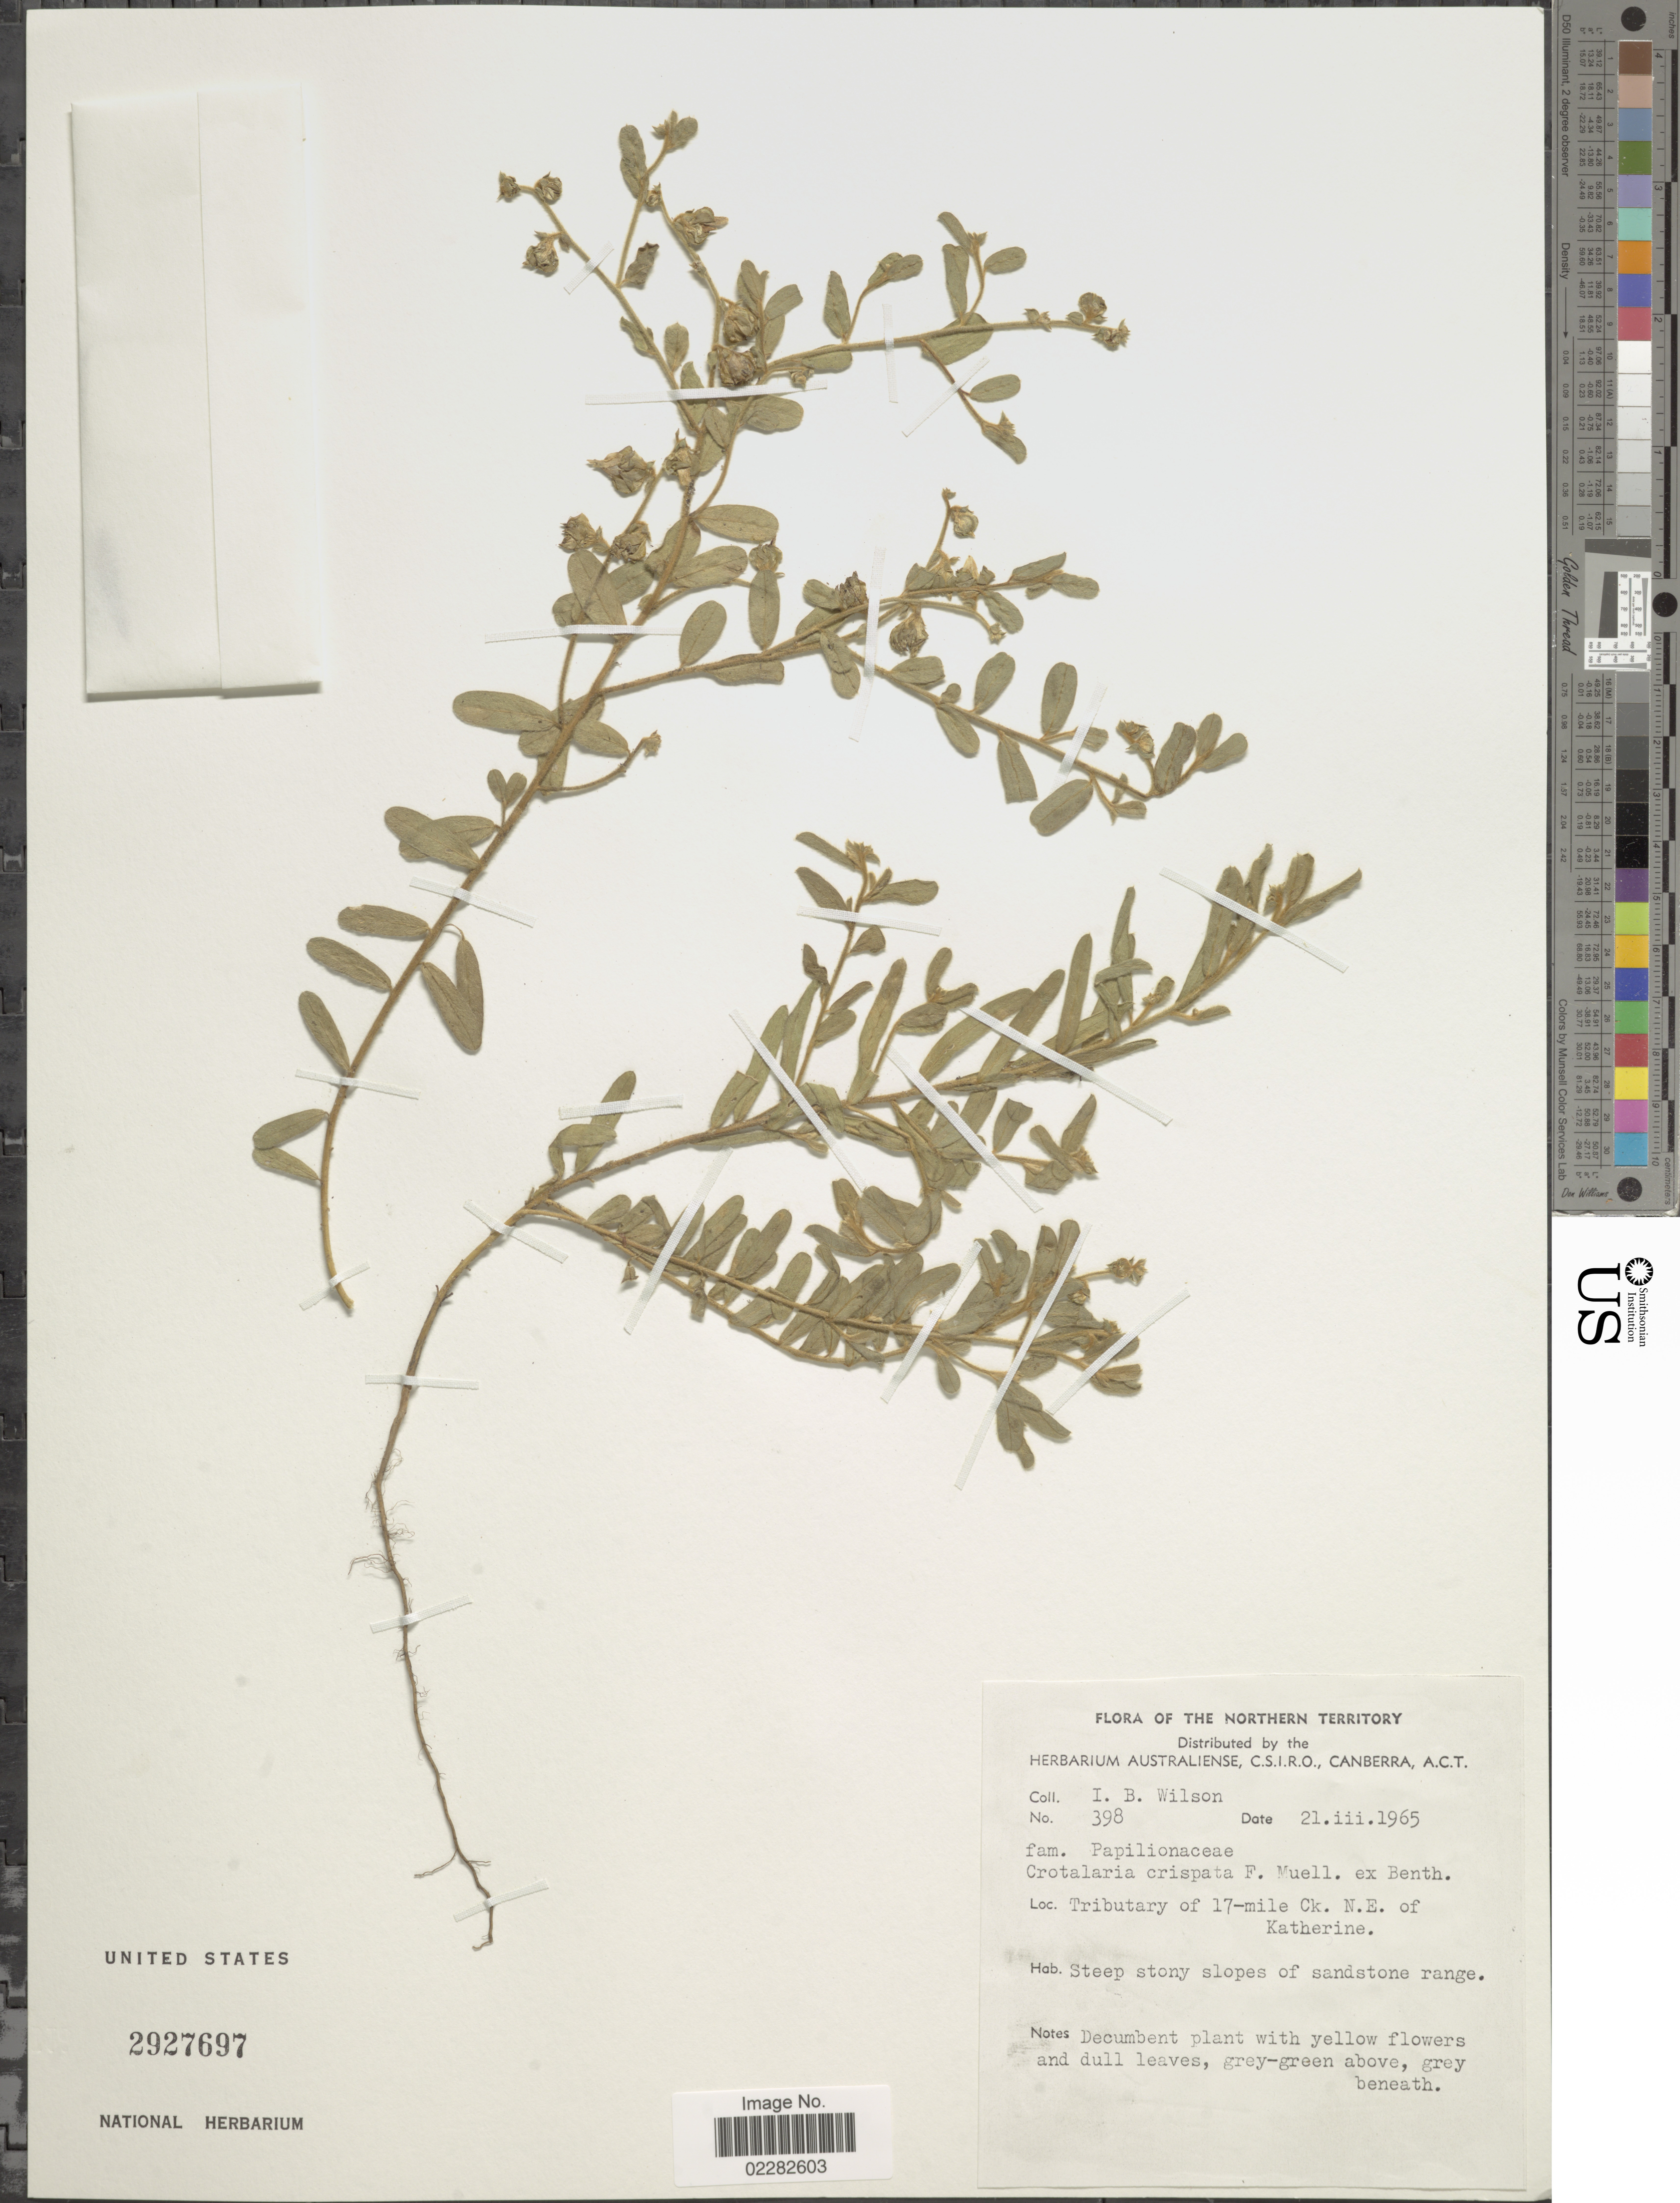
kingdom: Plantae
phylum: Tracheophyta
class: Magnoliopsida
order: Fabales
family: Fabaceae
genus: Crotalaria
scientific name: Crotalaria crispata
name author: Benth.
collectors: I. B. Wilson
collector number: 398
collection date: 1965-03-21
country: Australia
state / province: Northern Territory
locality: Tributary of 17-mile Ck. N.E. of Katherine.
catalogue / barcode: US 2927697